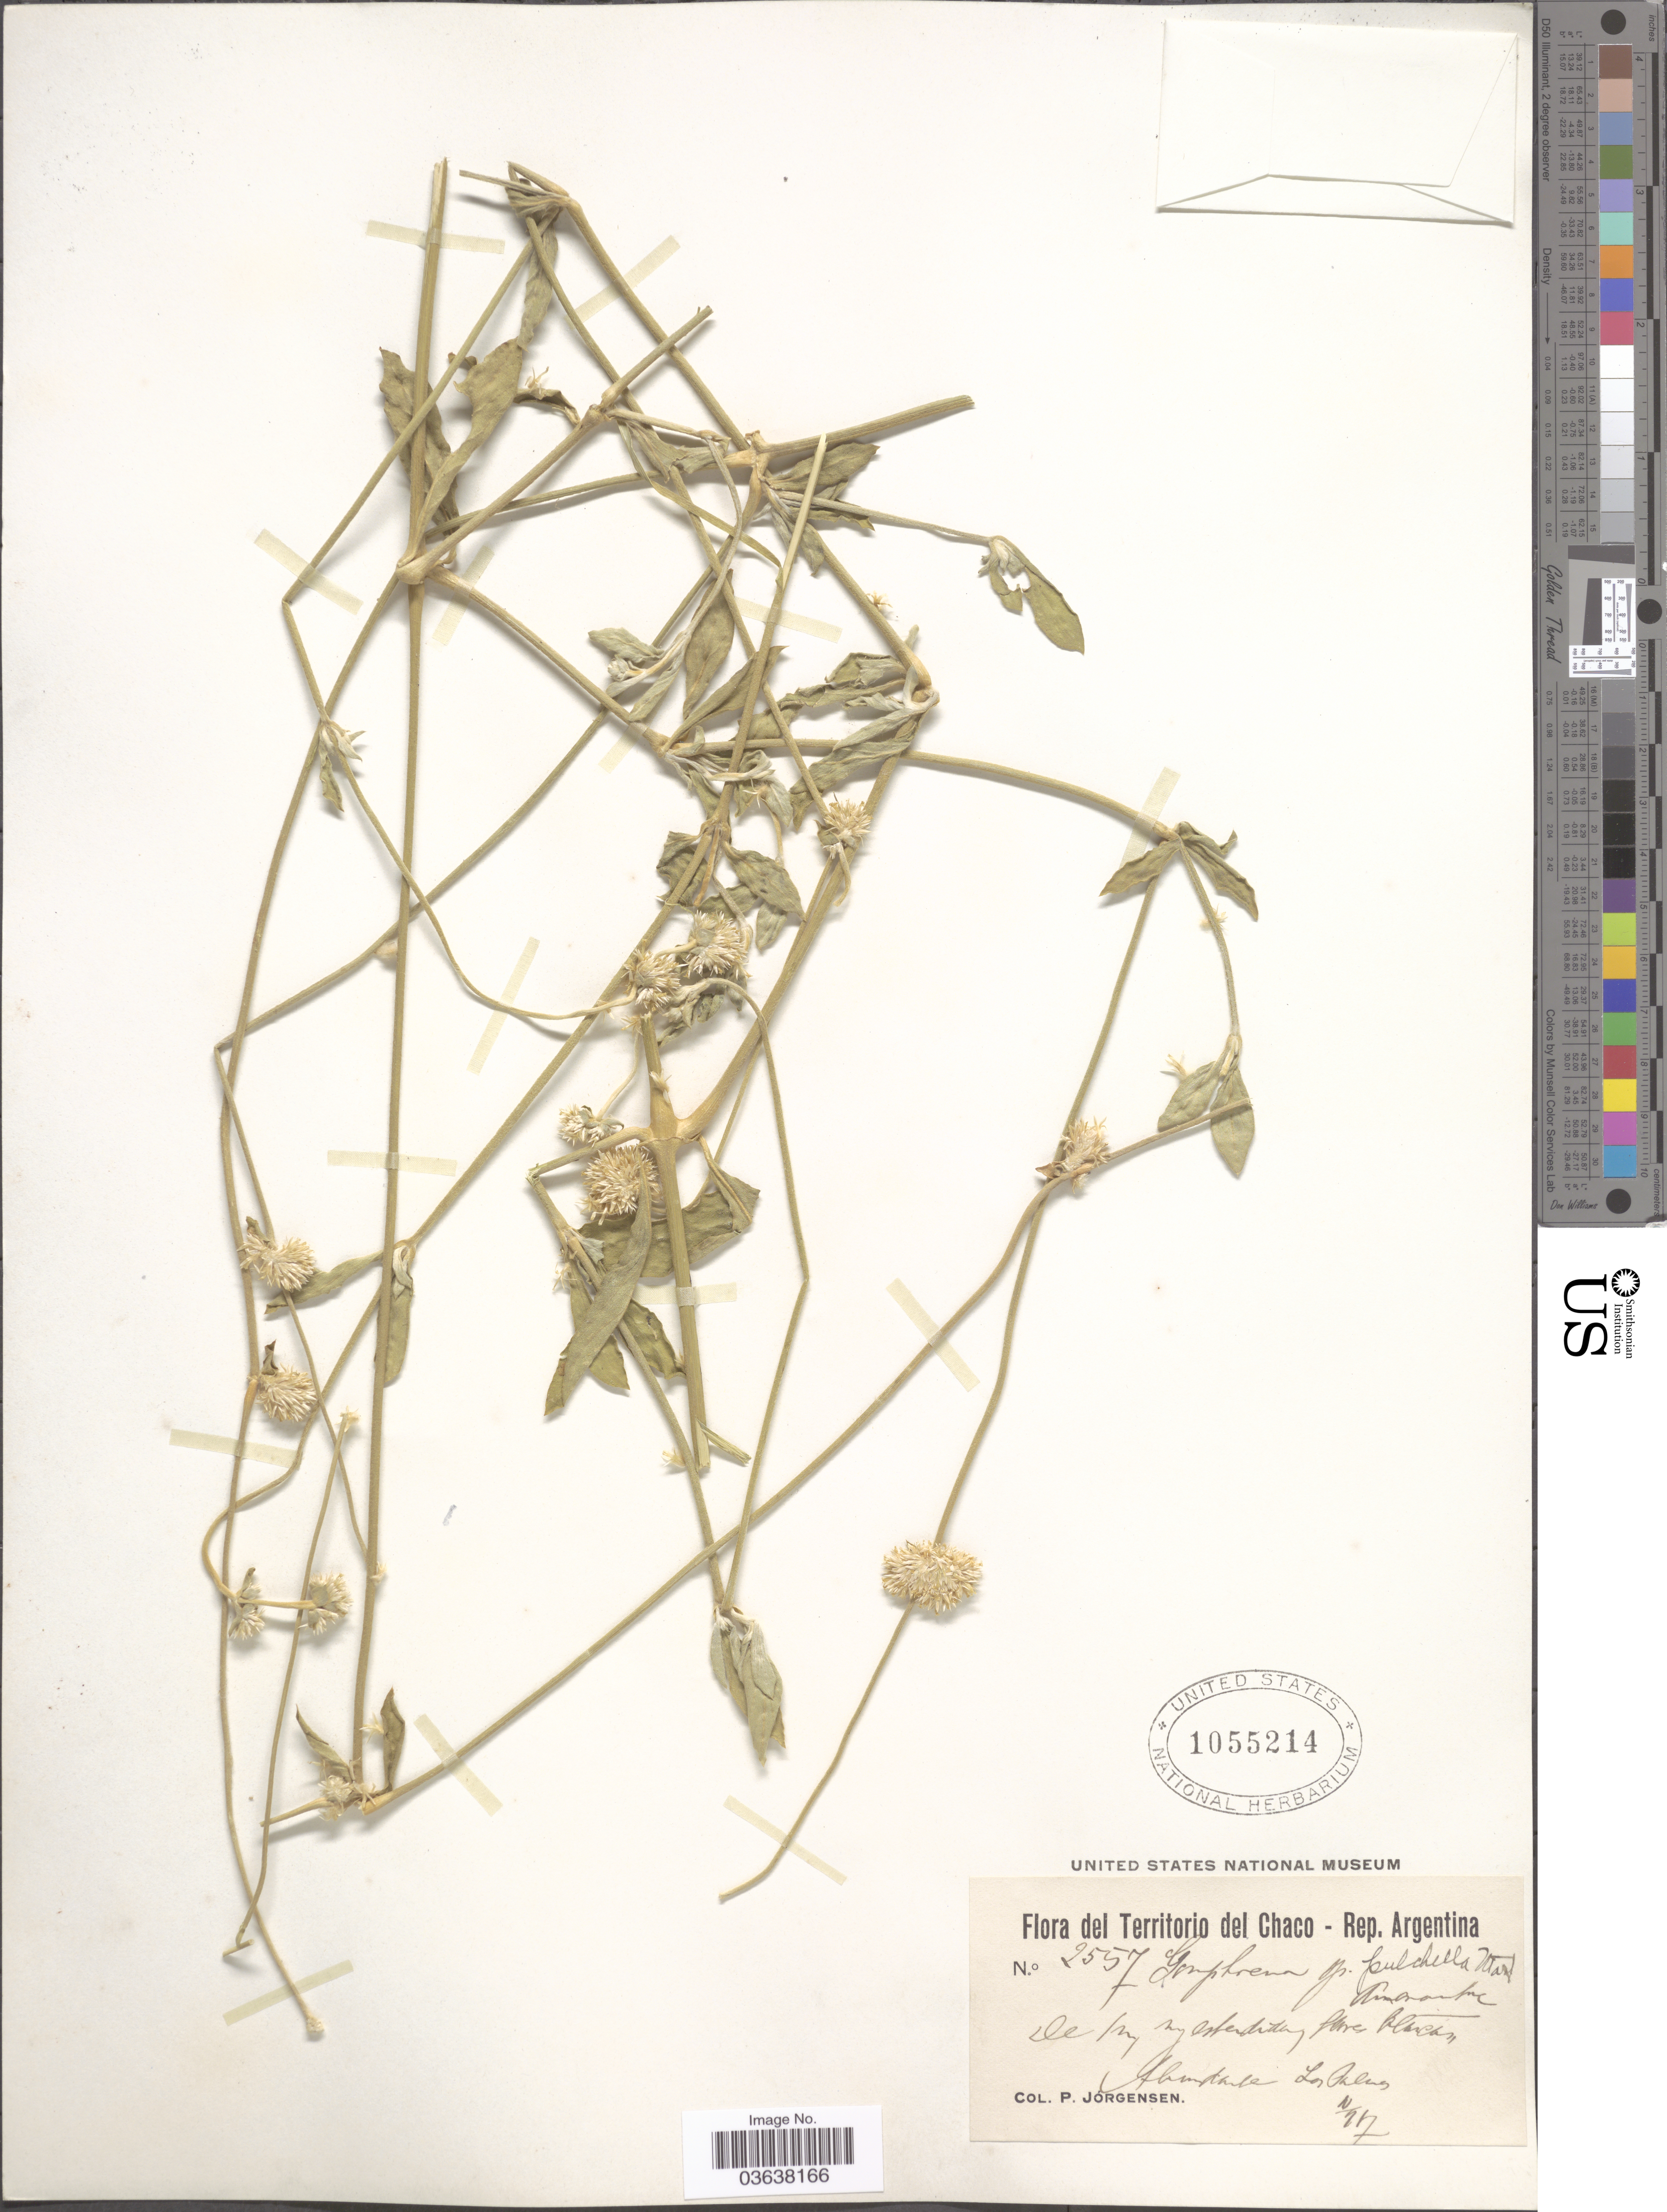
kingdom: Plantae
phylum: Tracheophyta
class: Magnoliopsida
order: Caryophyllales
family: Amaranthaceae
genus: Gomphrena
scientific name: Gomphrena pulchella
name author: Mart.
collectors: P. Jörgensen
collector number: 2557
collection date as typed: Transcribed d/m/y: /2/27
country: Argentina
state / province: Chaco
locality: Abundante Los Palmas.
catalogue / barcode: US 1055214